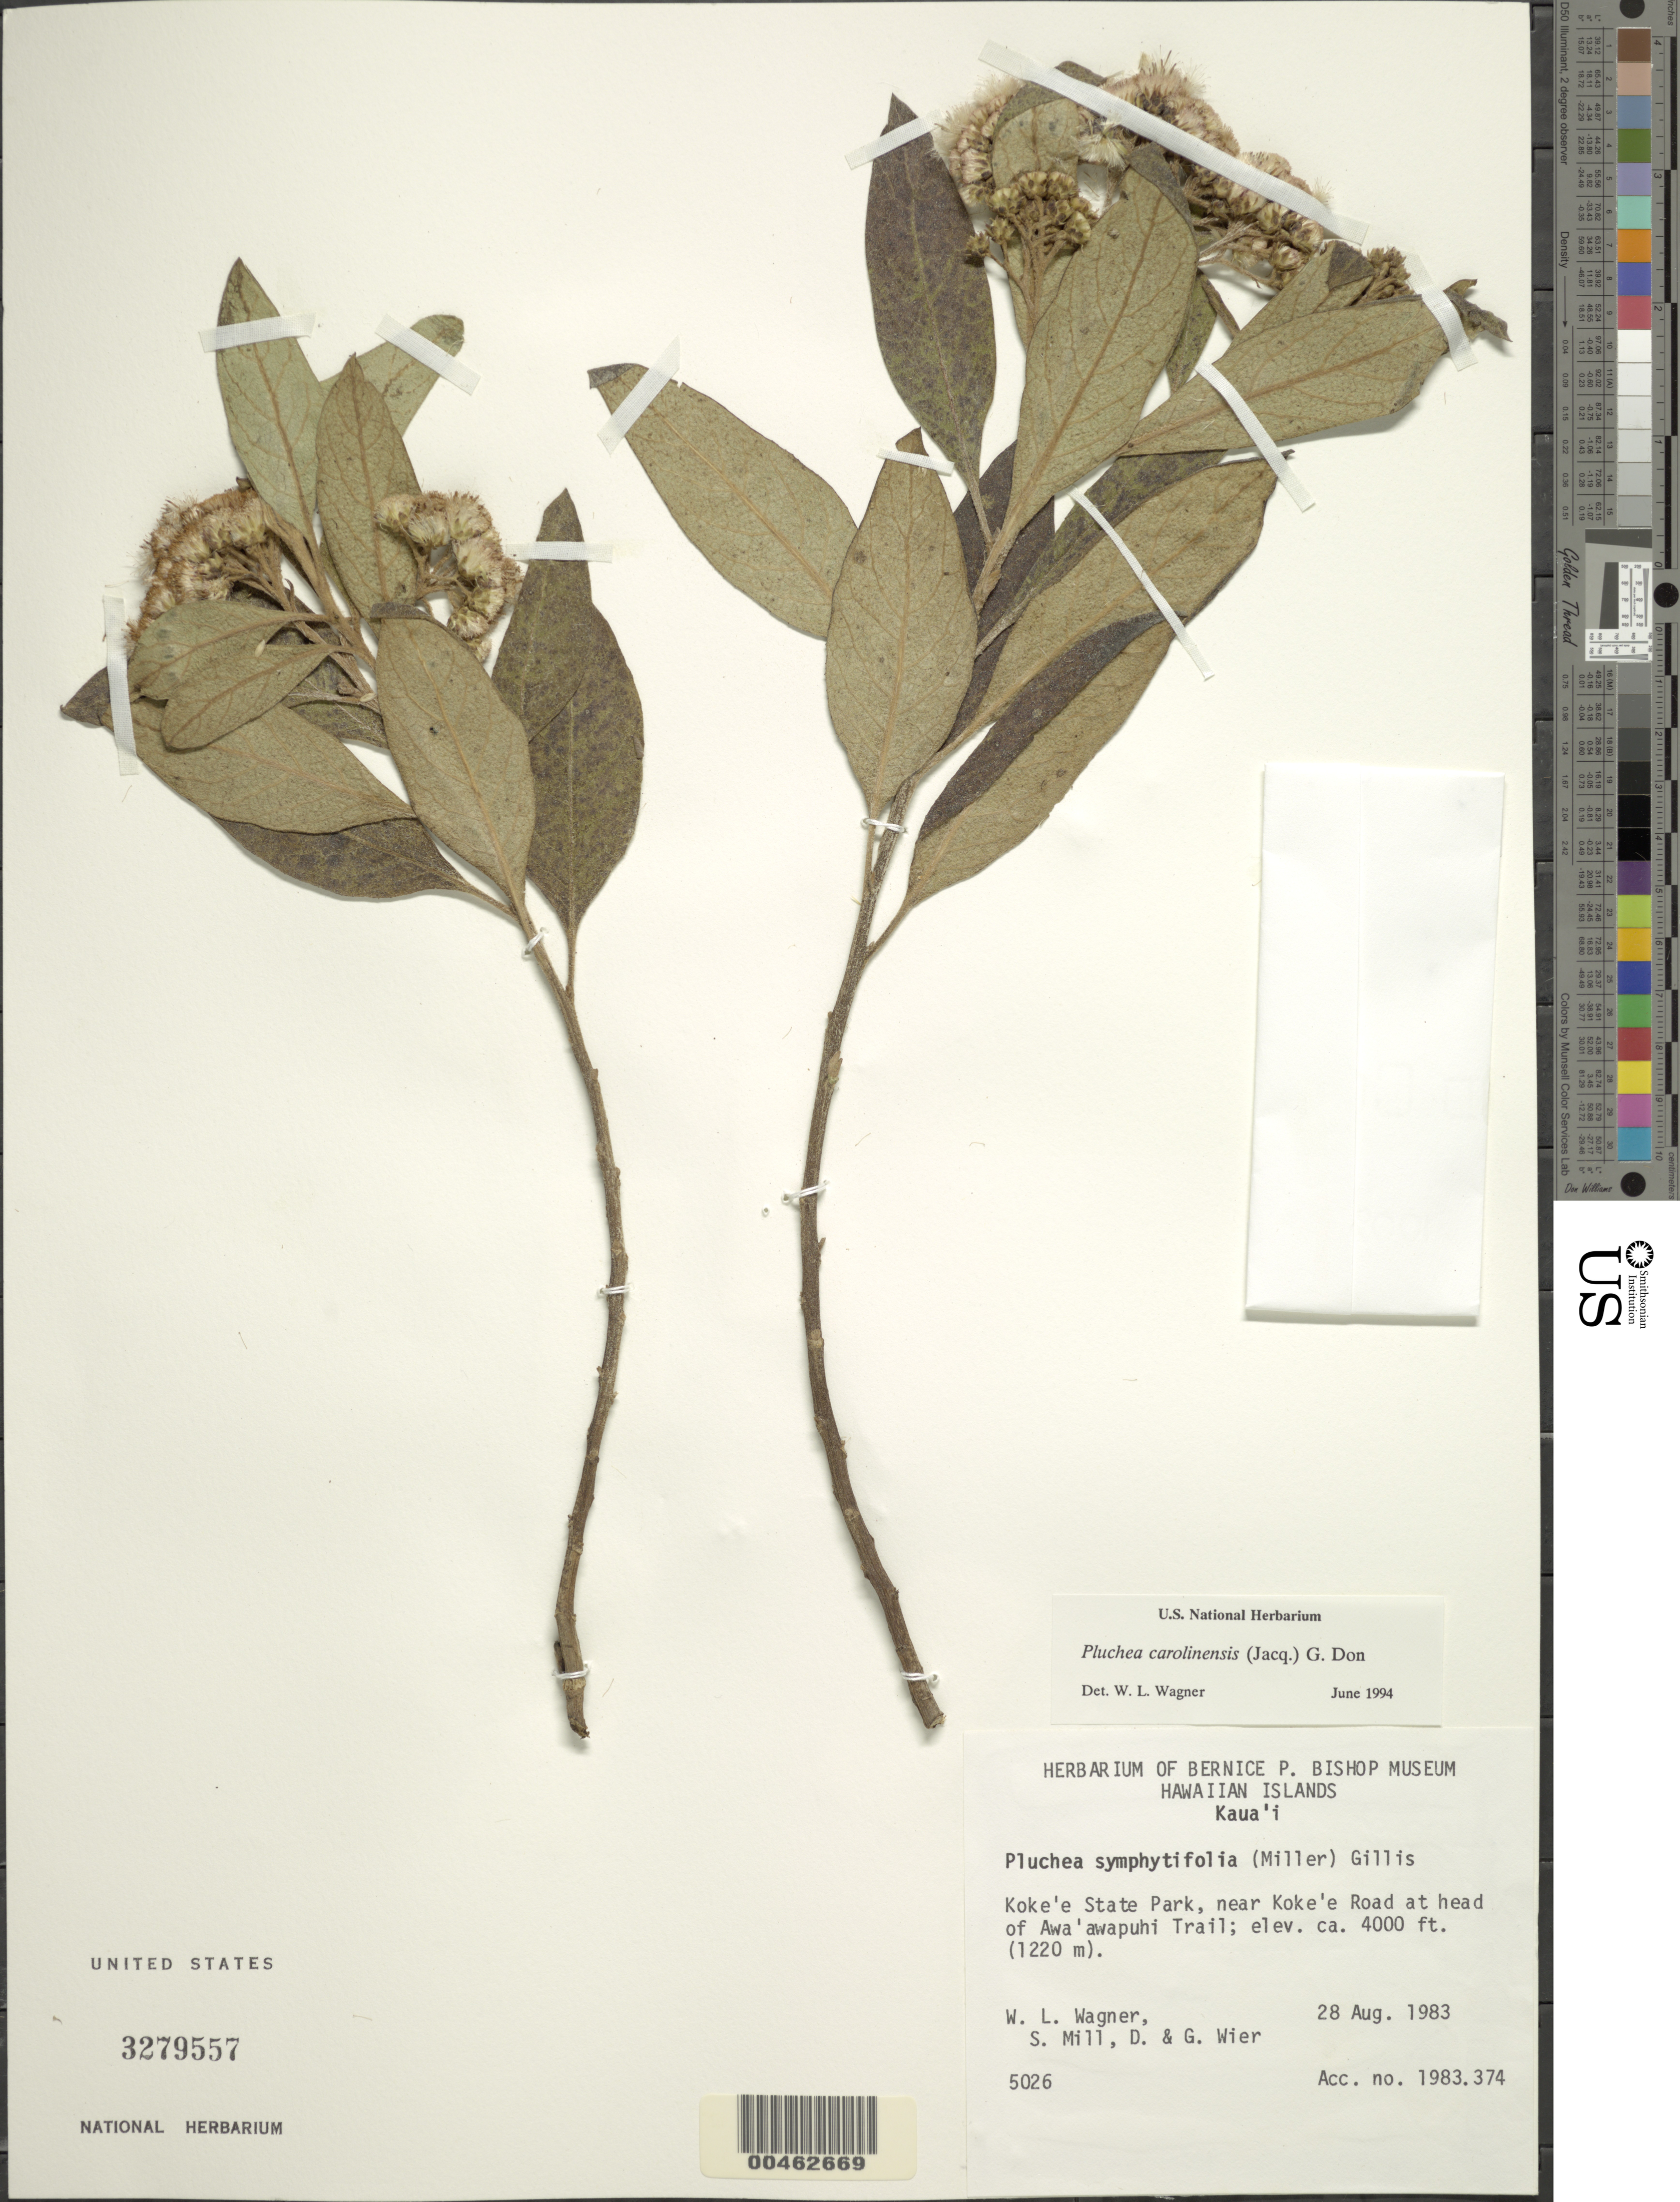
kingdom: Plantae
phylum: Tracheophyta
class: Magnoliopsida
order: Asterales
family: Asteraceae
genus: Pluchea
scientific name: Pluchea carolinensis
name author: (Jacq.) D. Don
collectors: W. L. Wagner, S. W. Miller, D. Wier & G. Wier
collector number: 5026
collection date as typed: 28 Aug 1983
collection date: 1983-08-28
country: United States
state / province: Hawaii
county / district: Kauai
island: Kaua'i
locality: Koke'e State Park, near Koke'e Rd. at head of Awa'awapuhi Trail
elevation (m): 1219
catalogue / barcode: US 3279557